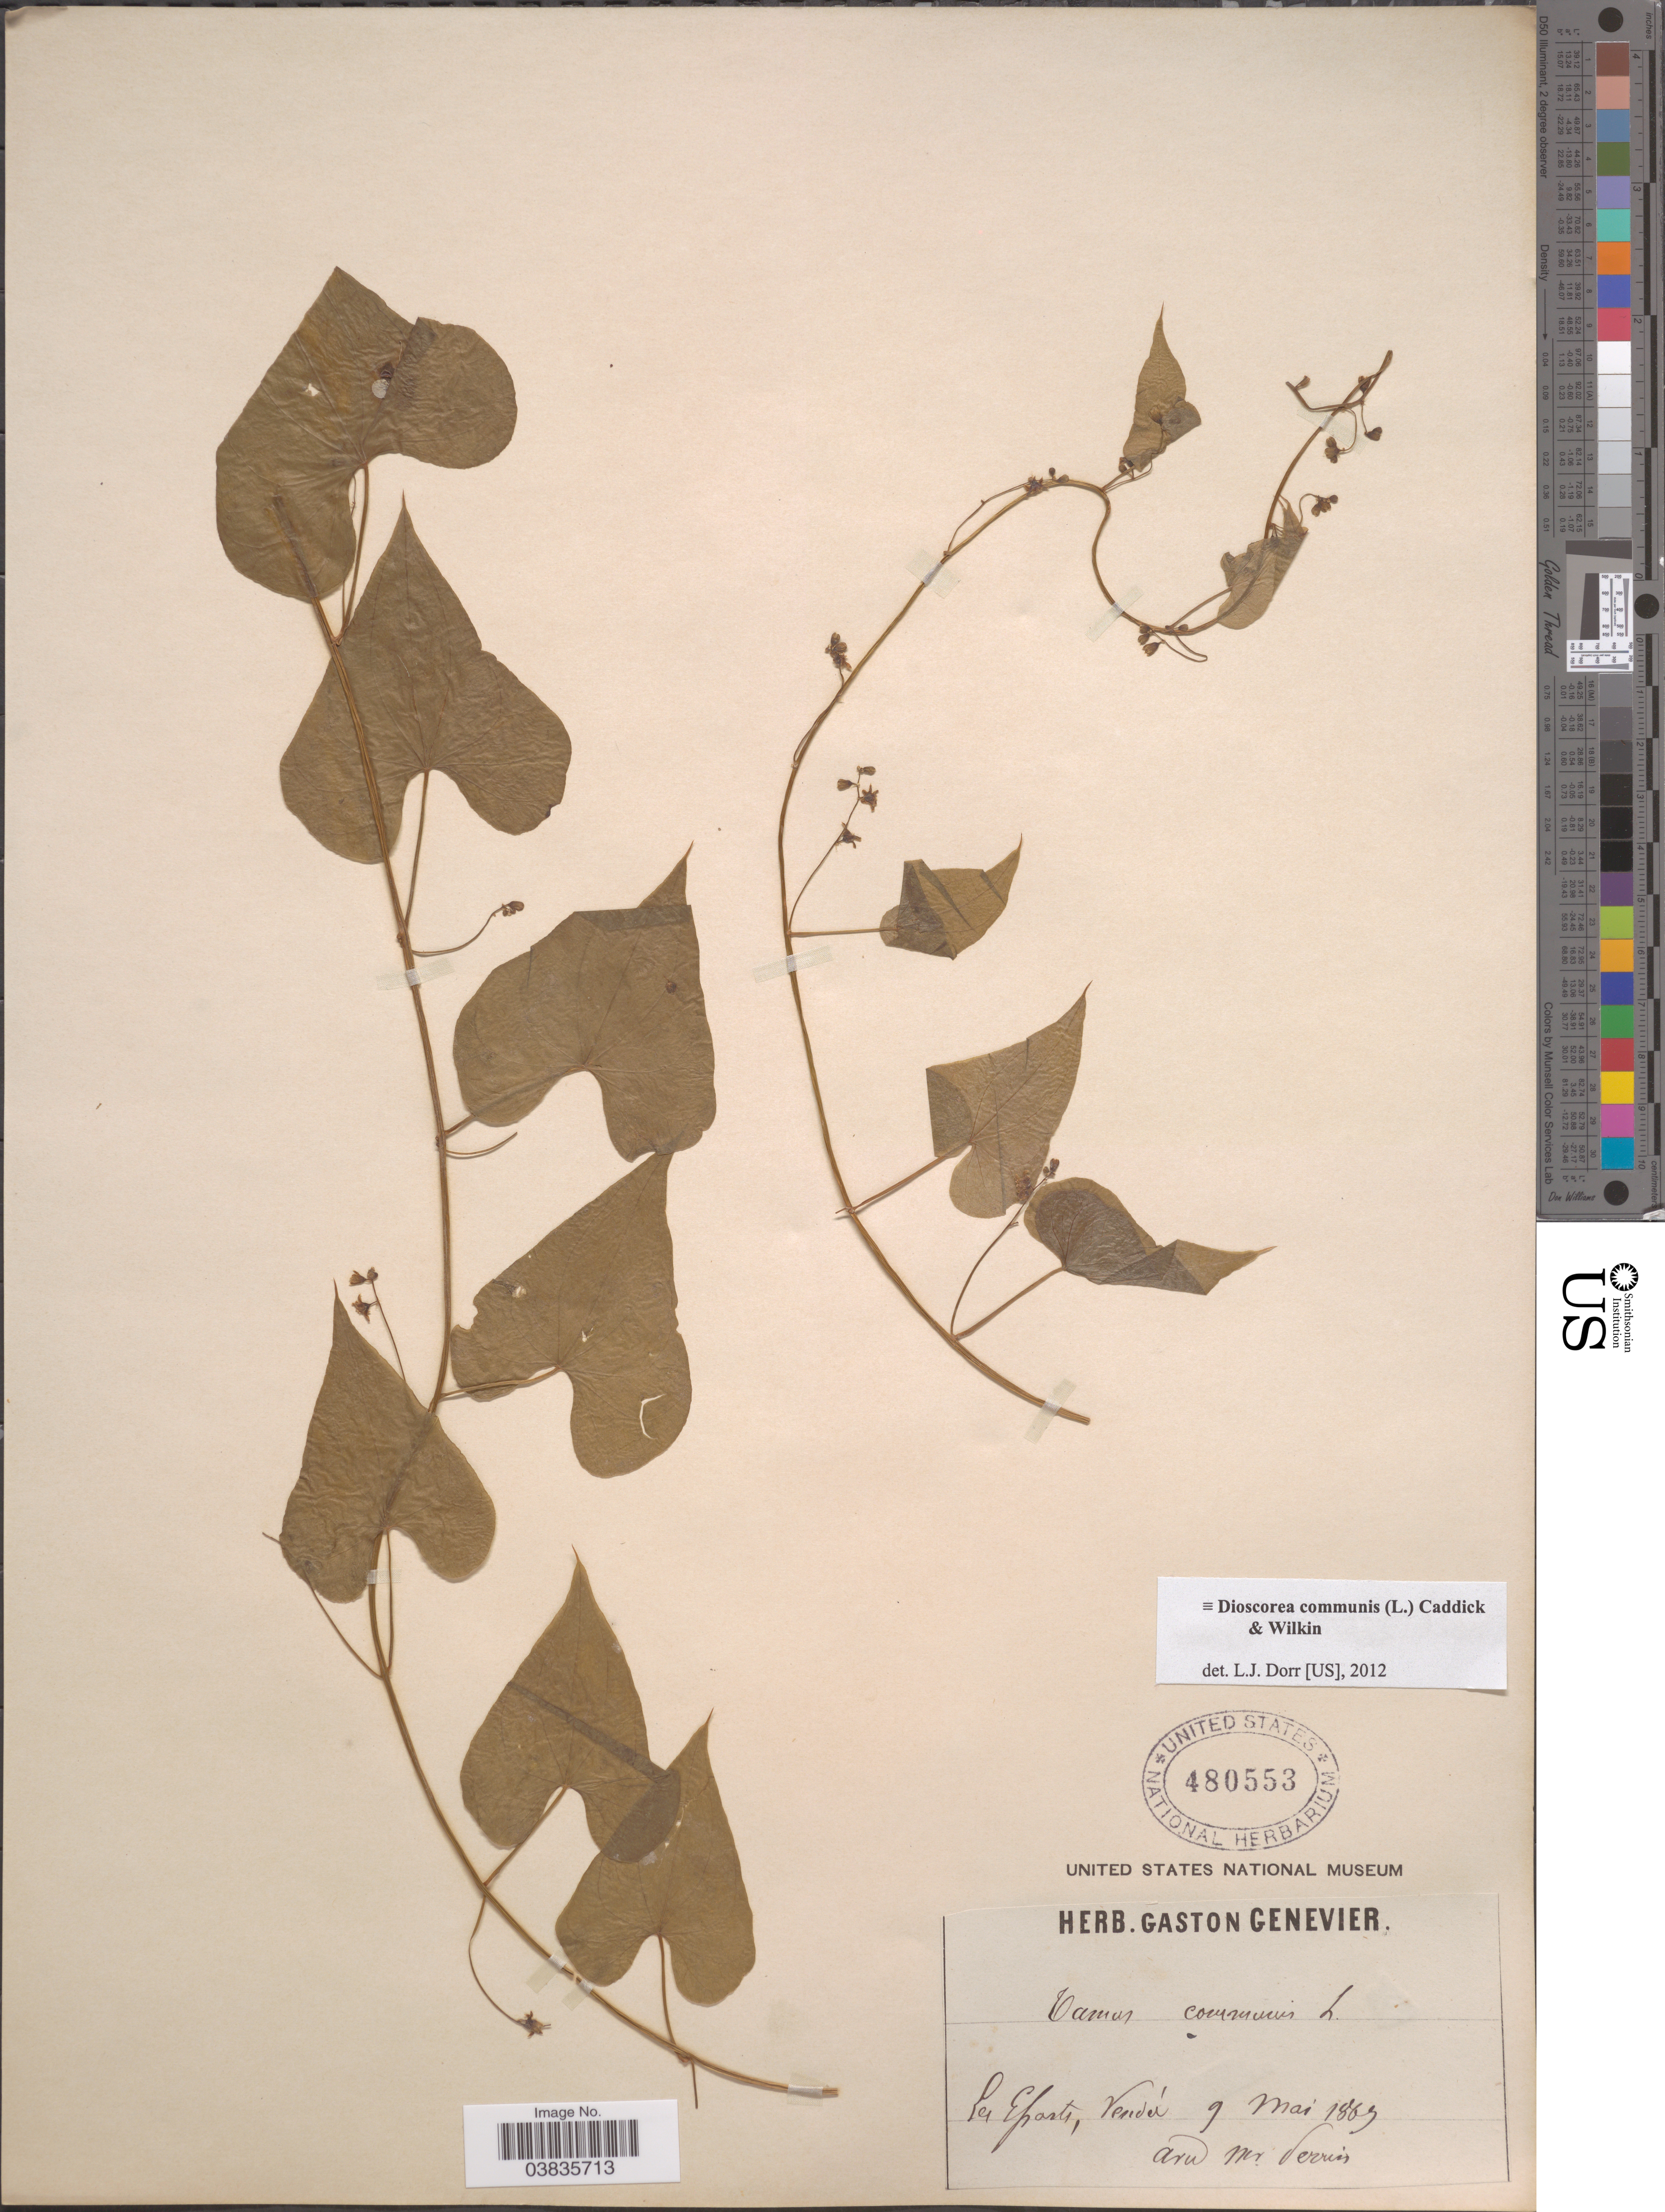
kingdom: Plantae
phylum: Tracheophyta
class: Liliopsida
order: Dioscoreales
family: Dioscoreaceae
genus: Dioscorea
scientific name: Dioscorea communis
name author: (L.) Caddick & Wilkin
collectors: ex herb. G. Genevier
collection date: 1867-05-09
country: France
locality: Les Eparts, Vendee, aru nr derrier.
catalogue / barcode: US 480553